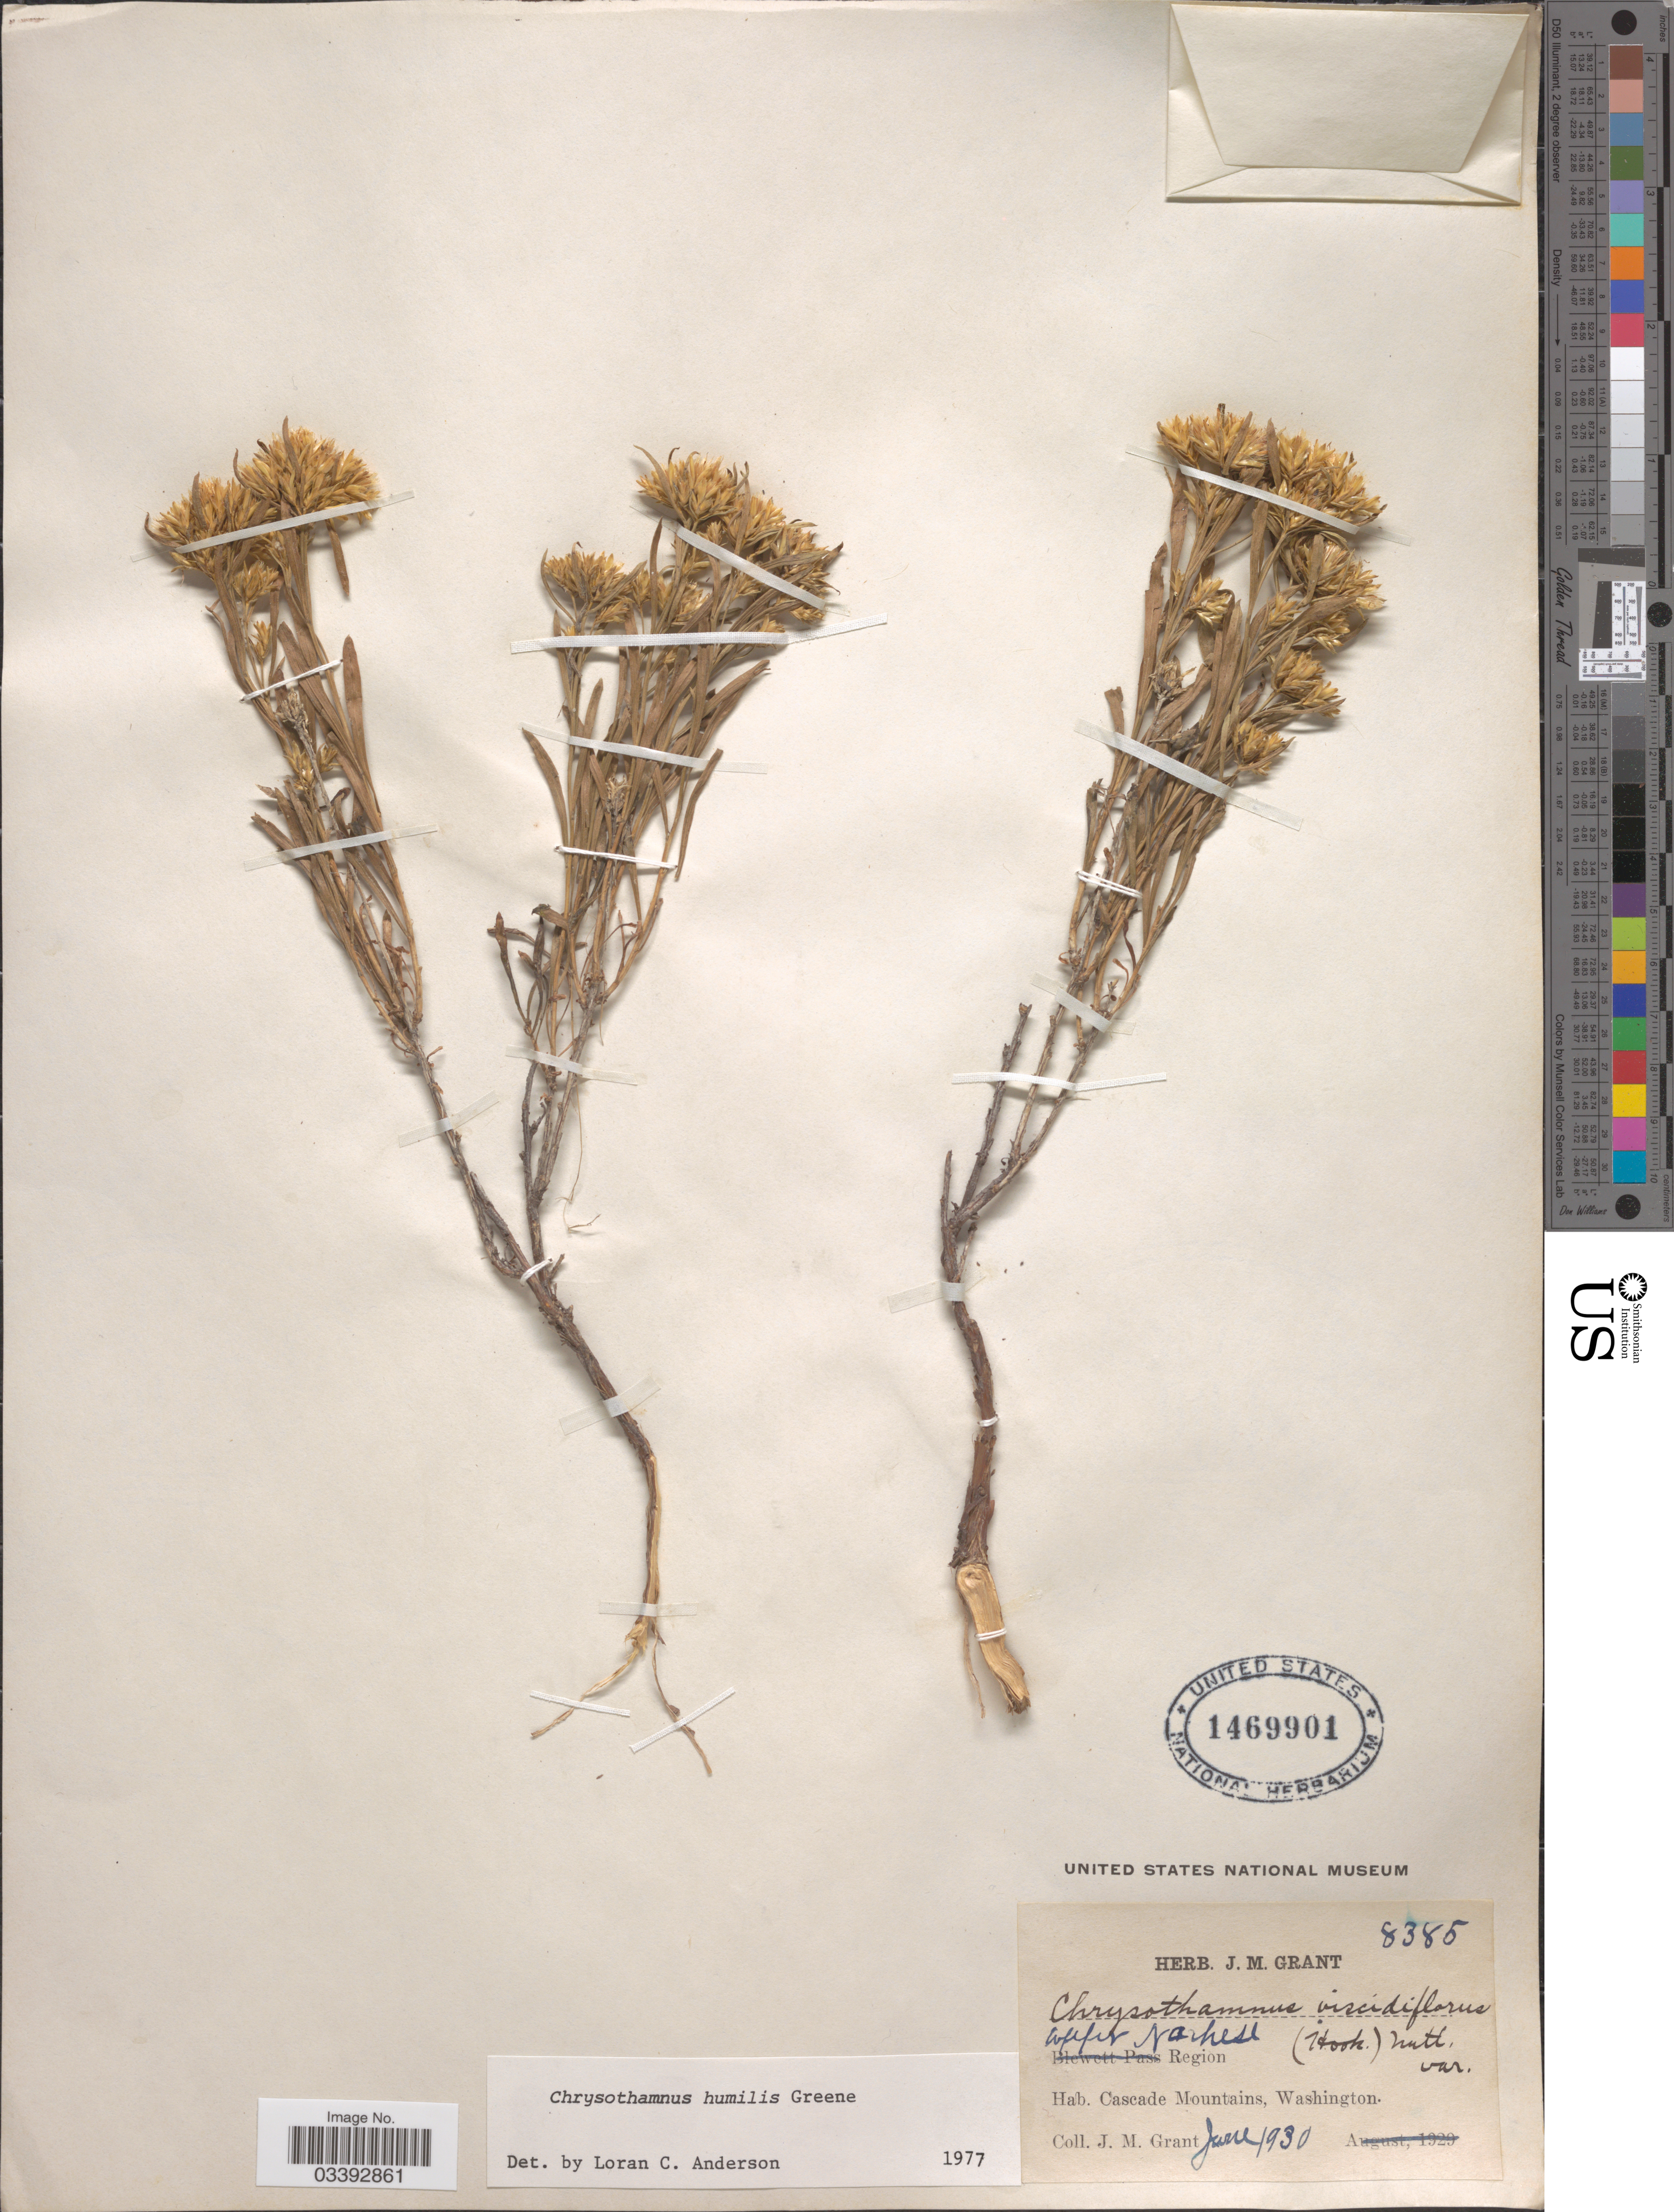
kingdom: Plantae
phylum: Tracheophyta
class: Magnoliopsida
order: Asterales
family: Asteraceae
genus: Chrysothamnus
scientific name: Chrysothamnus humilis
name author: Greene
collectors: J. M. Grant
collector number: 8385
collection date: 1930-06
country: United States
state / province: Washington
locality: Upper Naches Region, Cascade Mountains.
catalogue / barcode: US 1469901